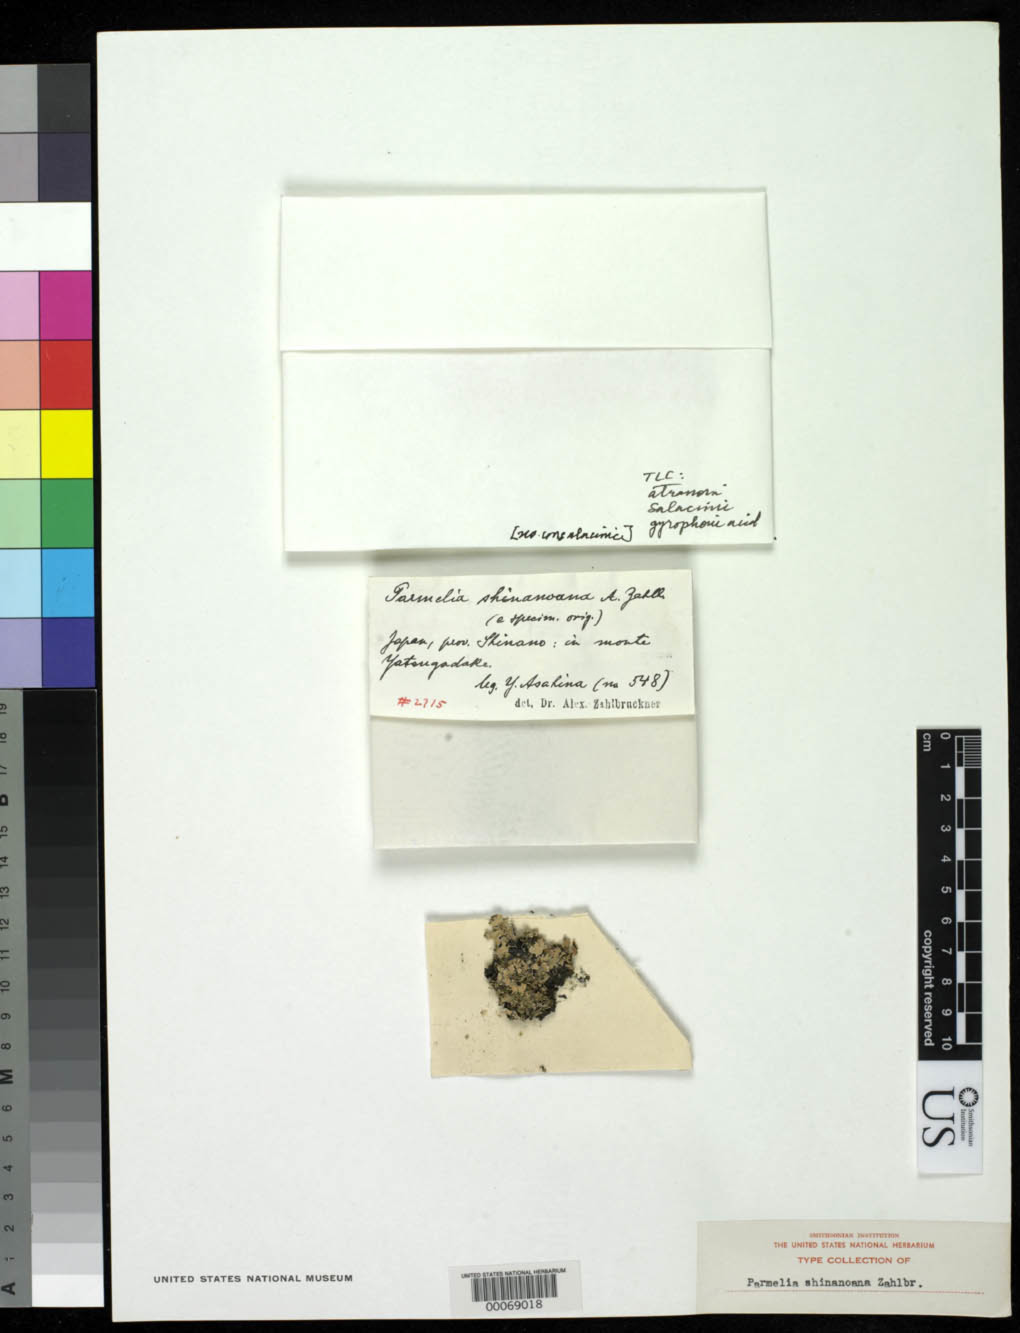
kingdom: Fungi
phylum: Ascomycota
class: Lecanoromycetes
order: Lecanorales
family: Parmeliaceae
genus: Parmelia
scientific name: Parmelia shinanoana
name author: Zahlbr.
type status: Isolectotype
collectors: Y. Asahina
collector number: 548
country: Japan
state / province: Nagano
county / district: Shinan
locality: Mt. Yatsugadake.